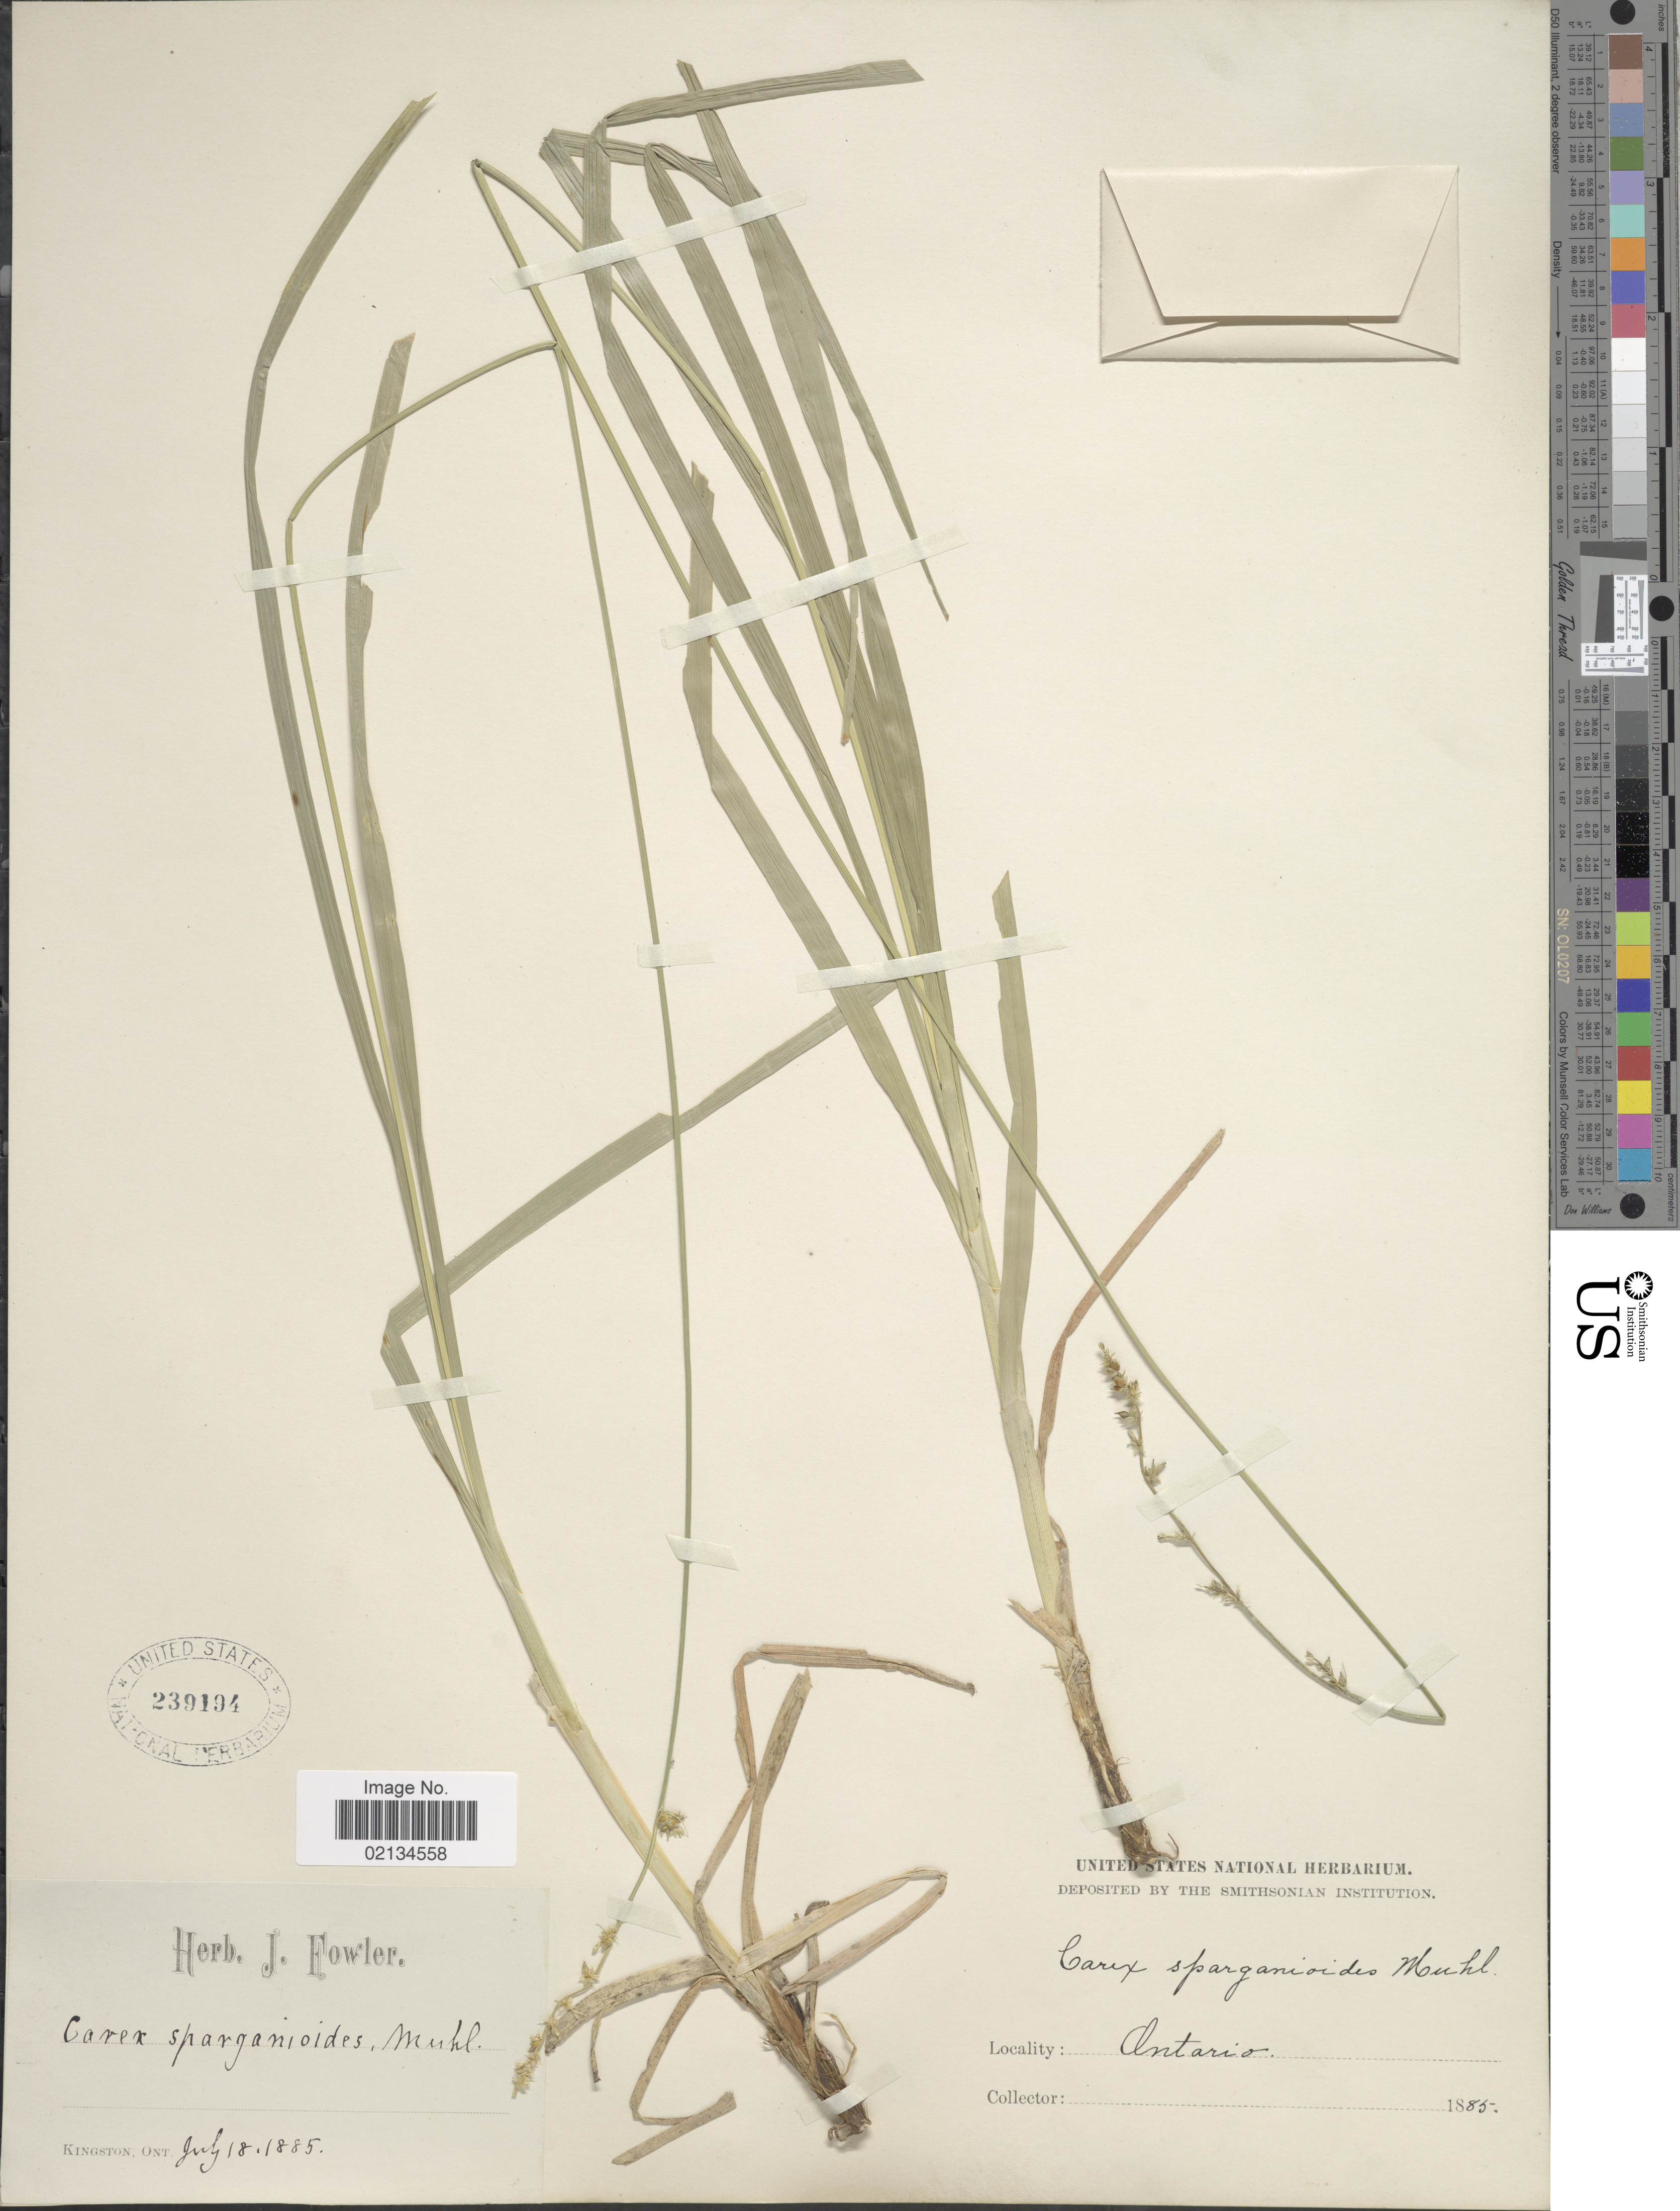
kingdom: Plantae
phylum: Tracheophyta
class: Liliopsida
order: Poales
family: Cyperaceae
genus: Carex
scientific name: Carex sparganioides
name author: Muhl. ex Willd.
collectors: ex herb. J. Fowler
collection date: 1885-07-18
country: Canada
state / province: Ontario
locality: Kingston.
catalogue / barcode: US 239194